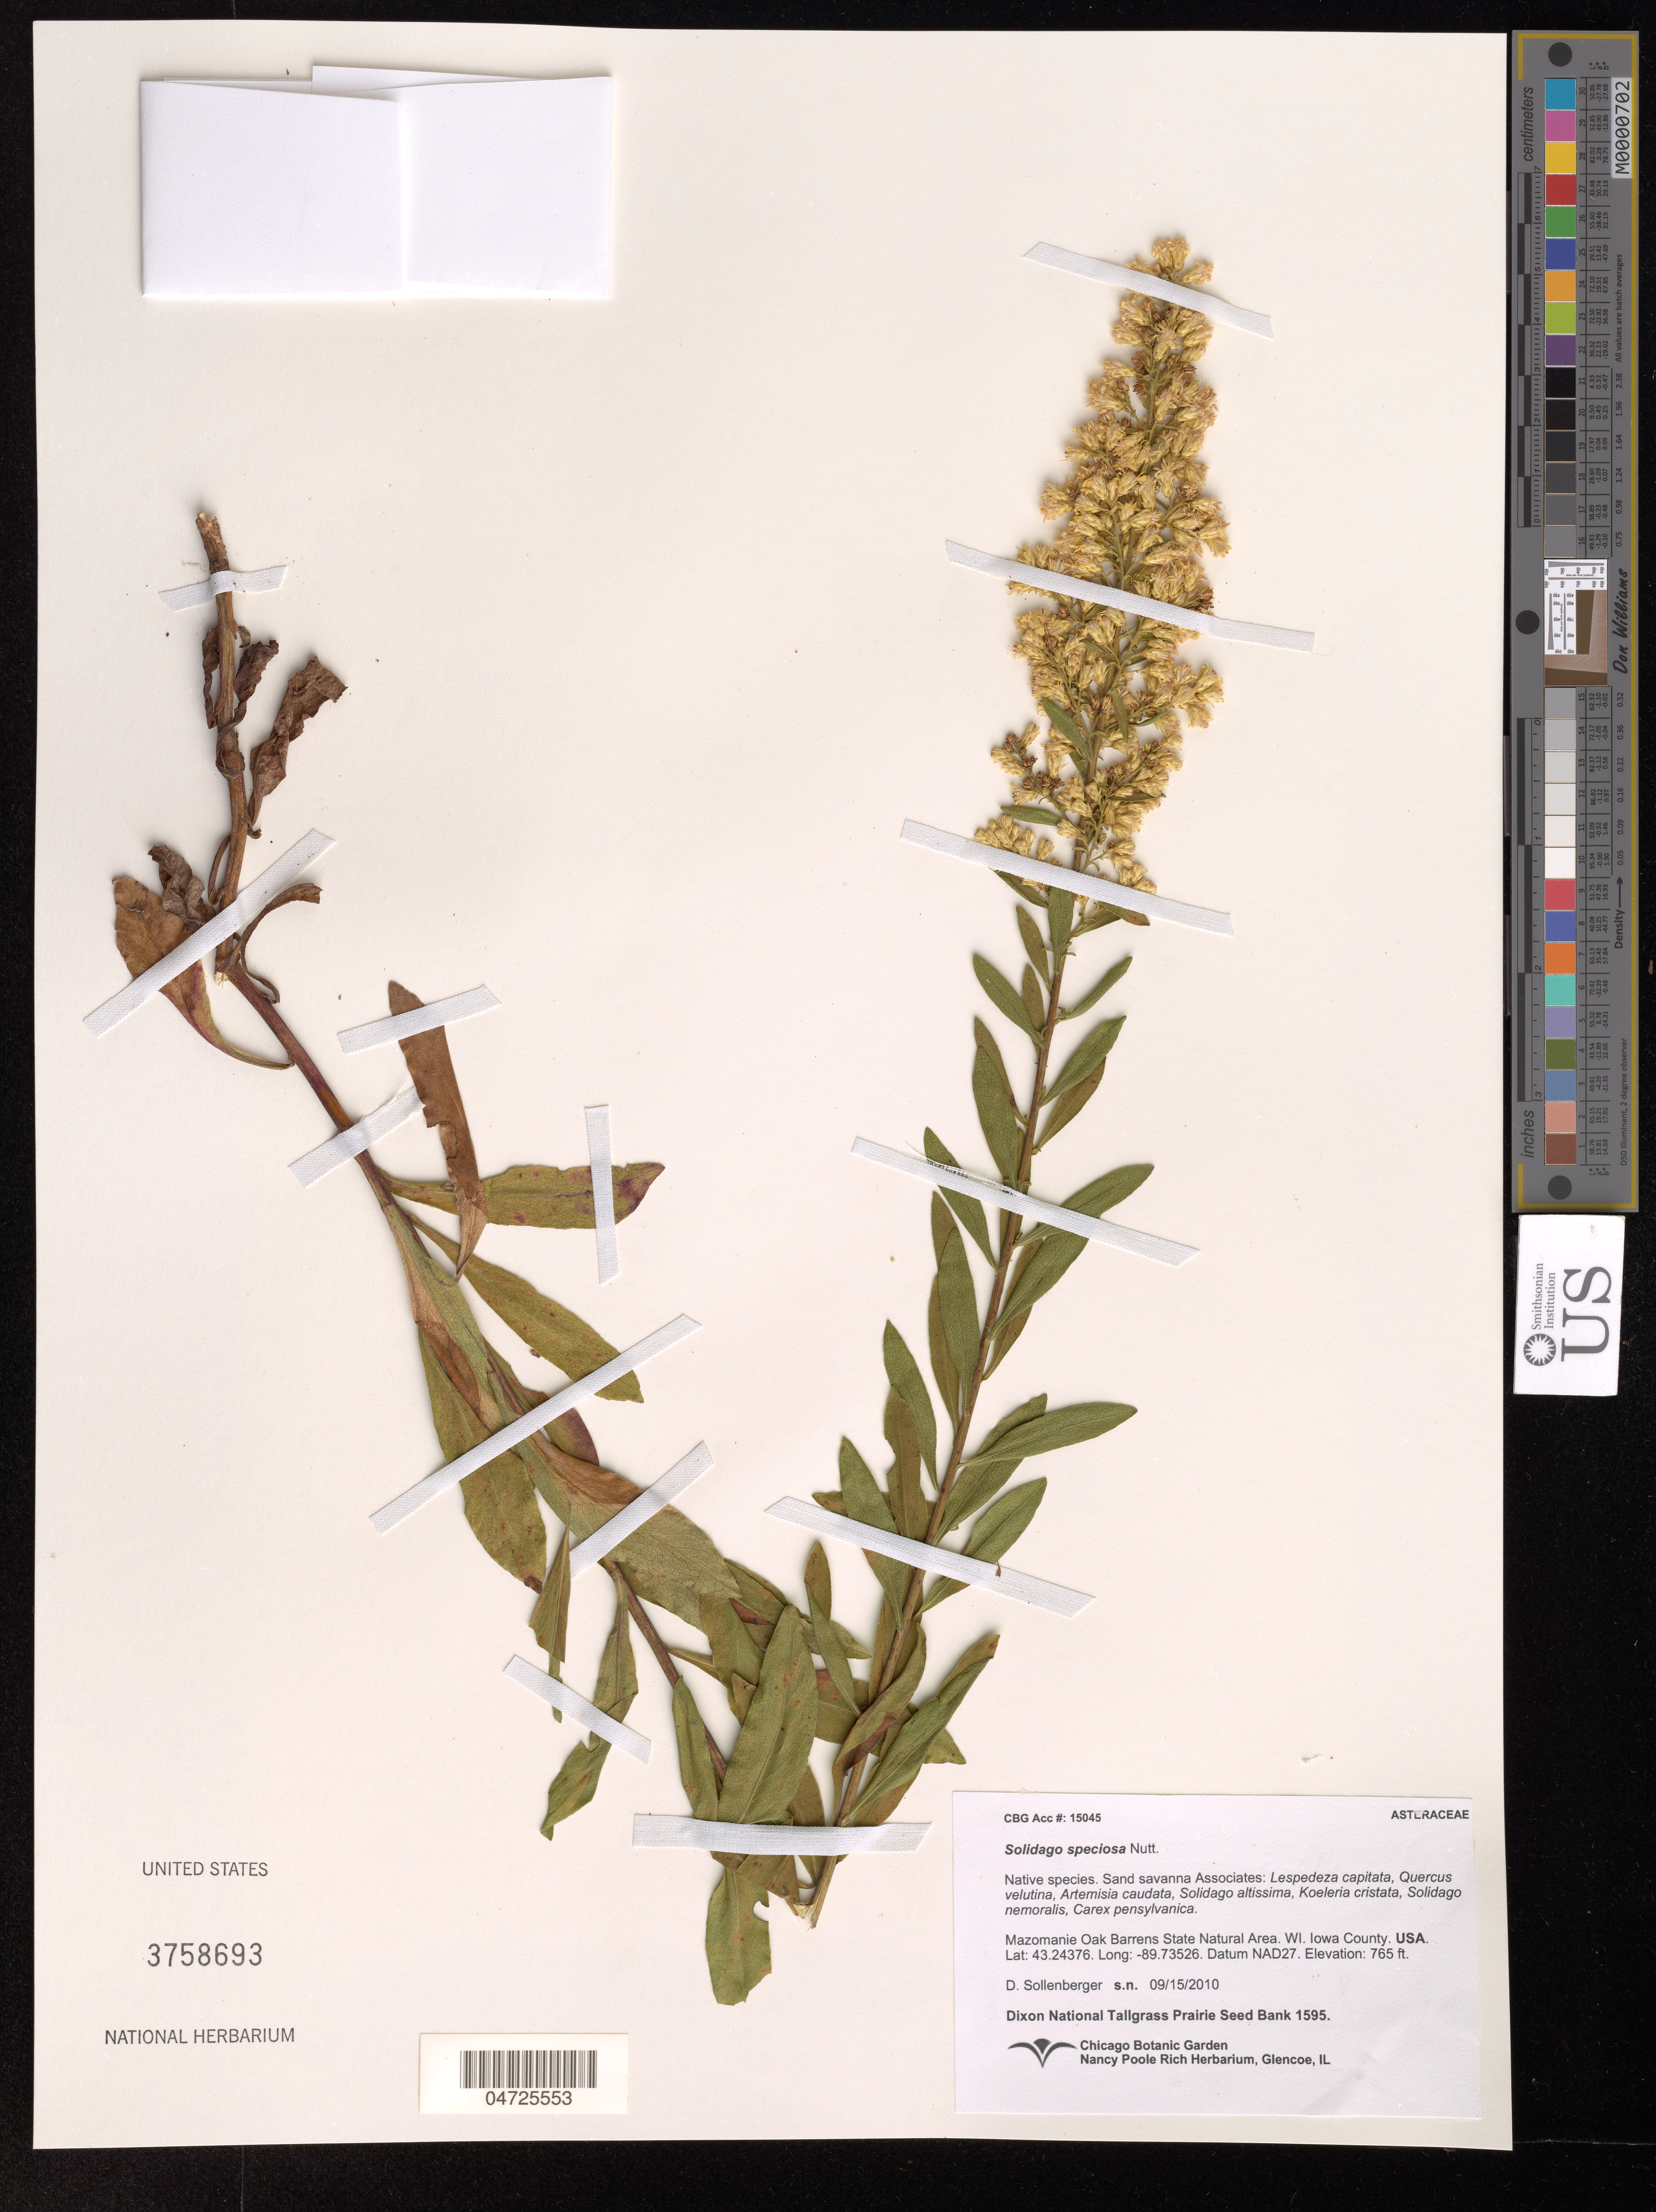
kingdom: Plantae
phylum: Tracheophyta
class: Magnoliopsida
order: Asterales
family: Asteraceae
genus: Solidago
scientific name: Solidago speciosa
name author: Nutt.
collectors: D. Sollenberger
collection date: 2010-09-15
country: United States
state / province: Wisconsin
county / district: Iowa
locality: Mazomanie Oak Barrens State Natural Area. Iowa County. Datum NAD27.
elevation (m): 233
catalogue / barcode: US 3758693